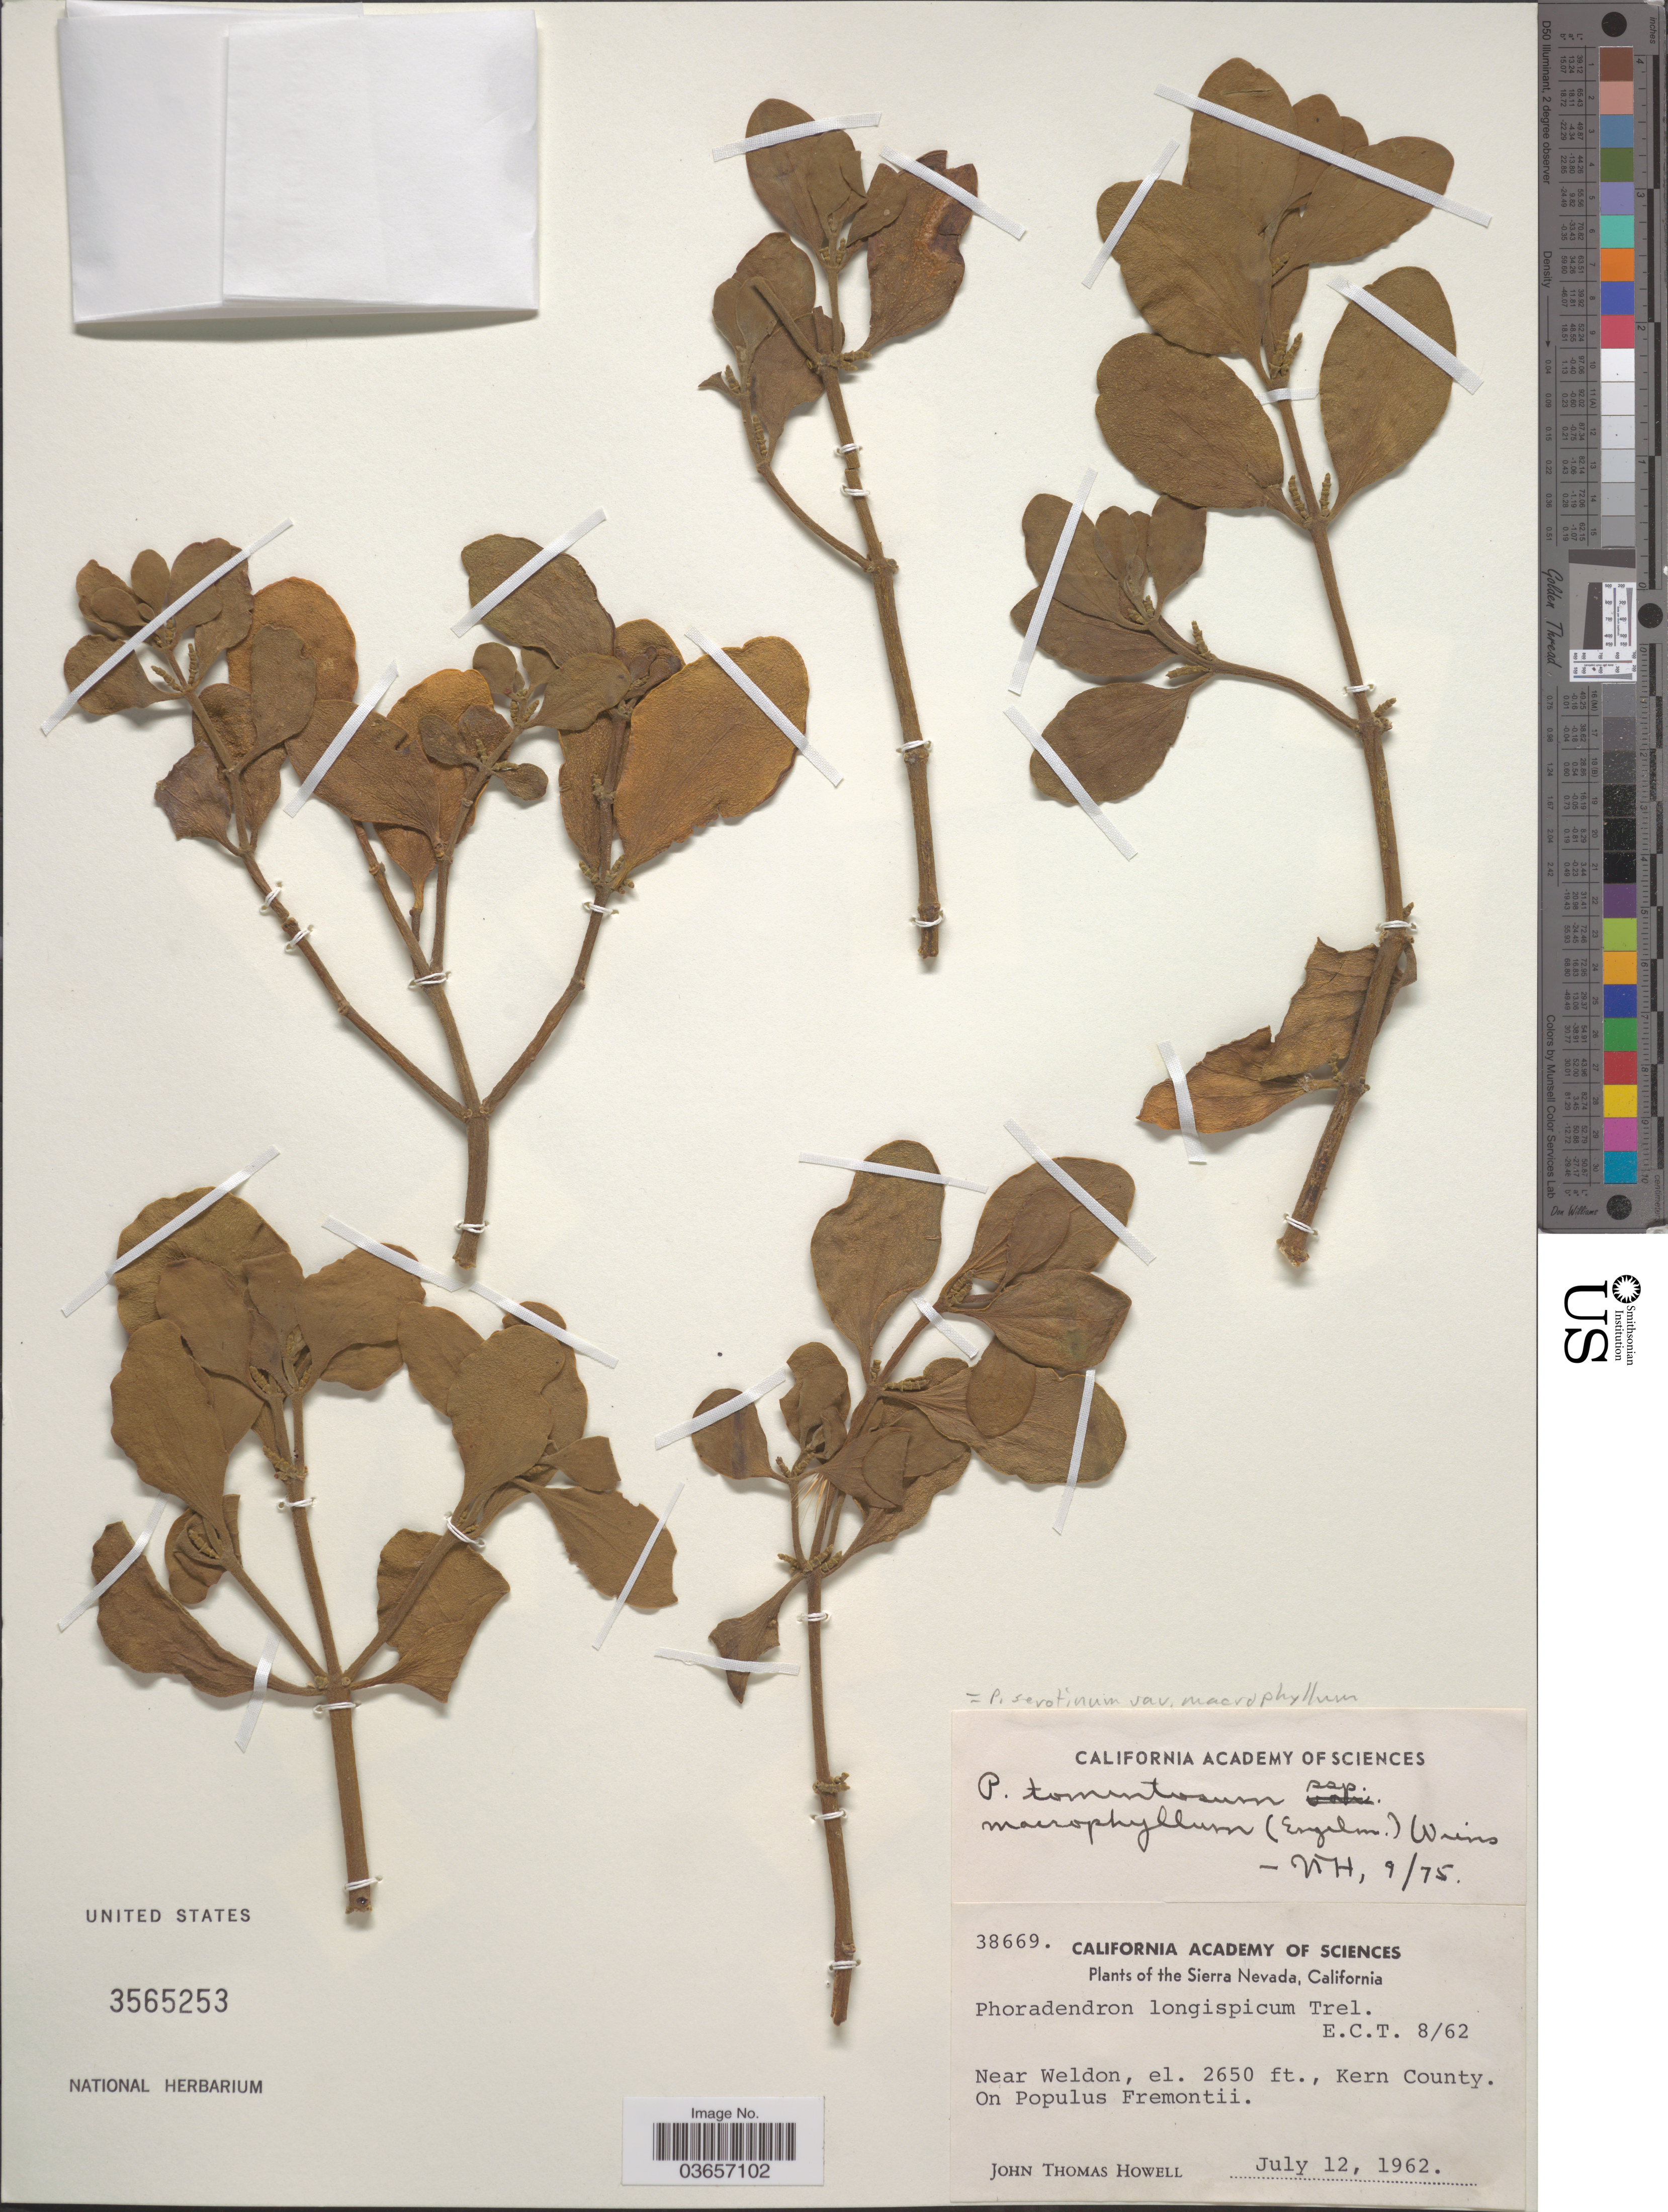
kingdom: Plantae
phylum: Tracheophyta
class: Magnoliopsida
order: Santalales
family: Viscaceae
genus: Phoradendron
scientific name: Phoradendron tomentosum var. macrophyllum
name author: (Engelm.) L.D. Benson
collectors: J. T. Howell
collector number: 38669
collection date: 1962-07-12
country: United States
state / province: California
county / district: Kern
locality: Sierra Nevada. Near Weldon. Kern County.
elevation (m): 808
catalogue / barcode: US 3565253